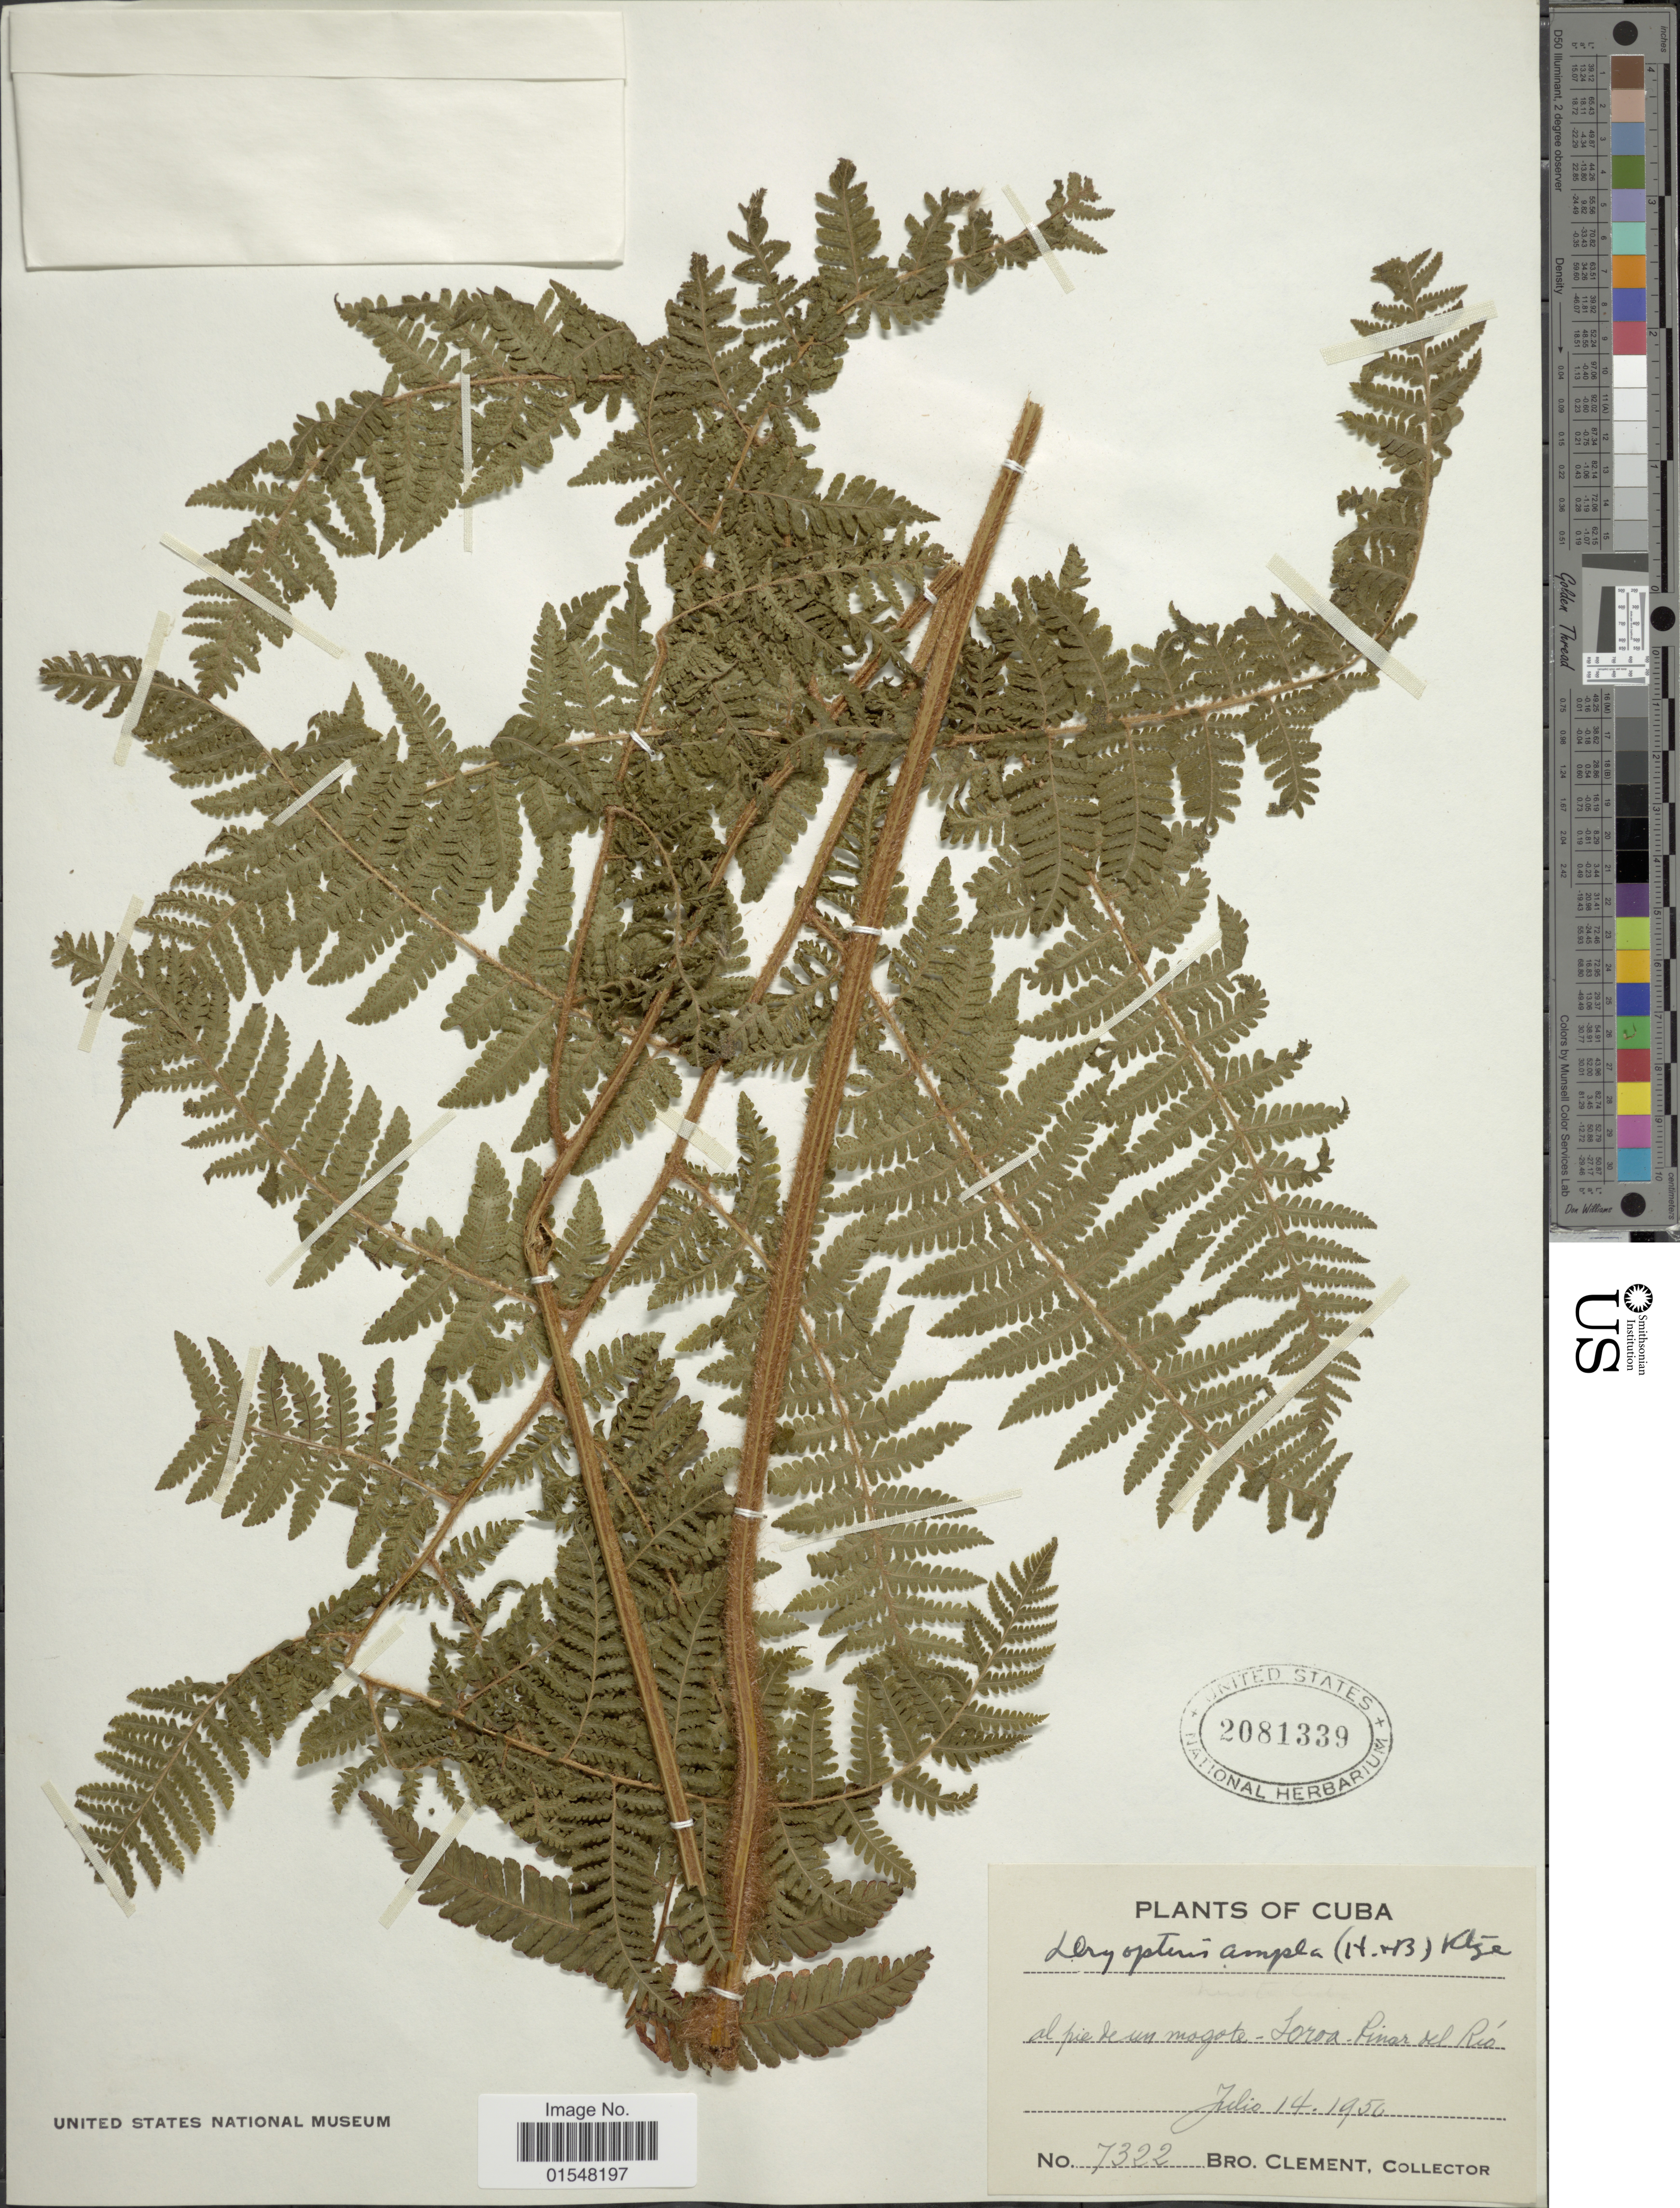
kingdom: Plantae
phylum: Tracheophyta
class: Polypodiopsida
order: Polypodiales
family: Dryopteridaceae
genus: Ctenitis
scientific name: Ctenitis sloanei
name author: (Poepp. ex Spreng.) C.V. Morton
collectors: B. Clement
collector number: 7322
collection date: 1950-07-14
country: Cuba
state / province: Pinar del Río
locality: al pie de un Mogote, Soroa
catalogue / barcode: US 2081339